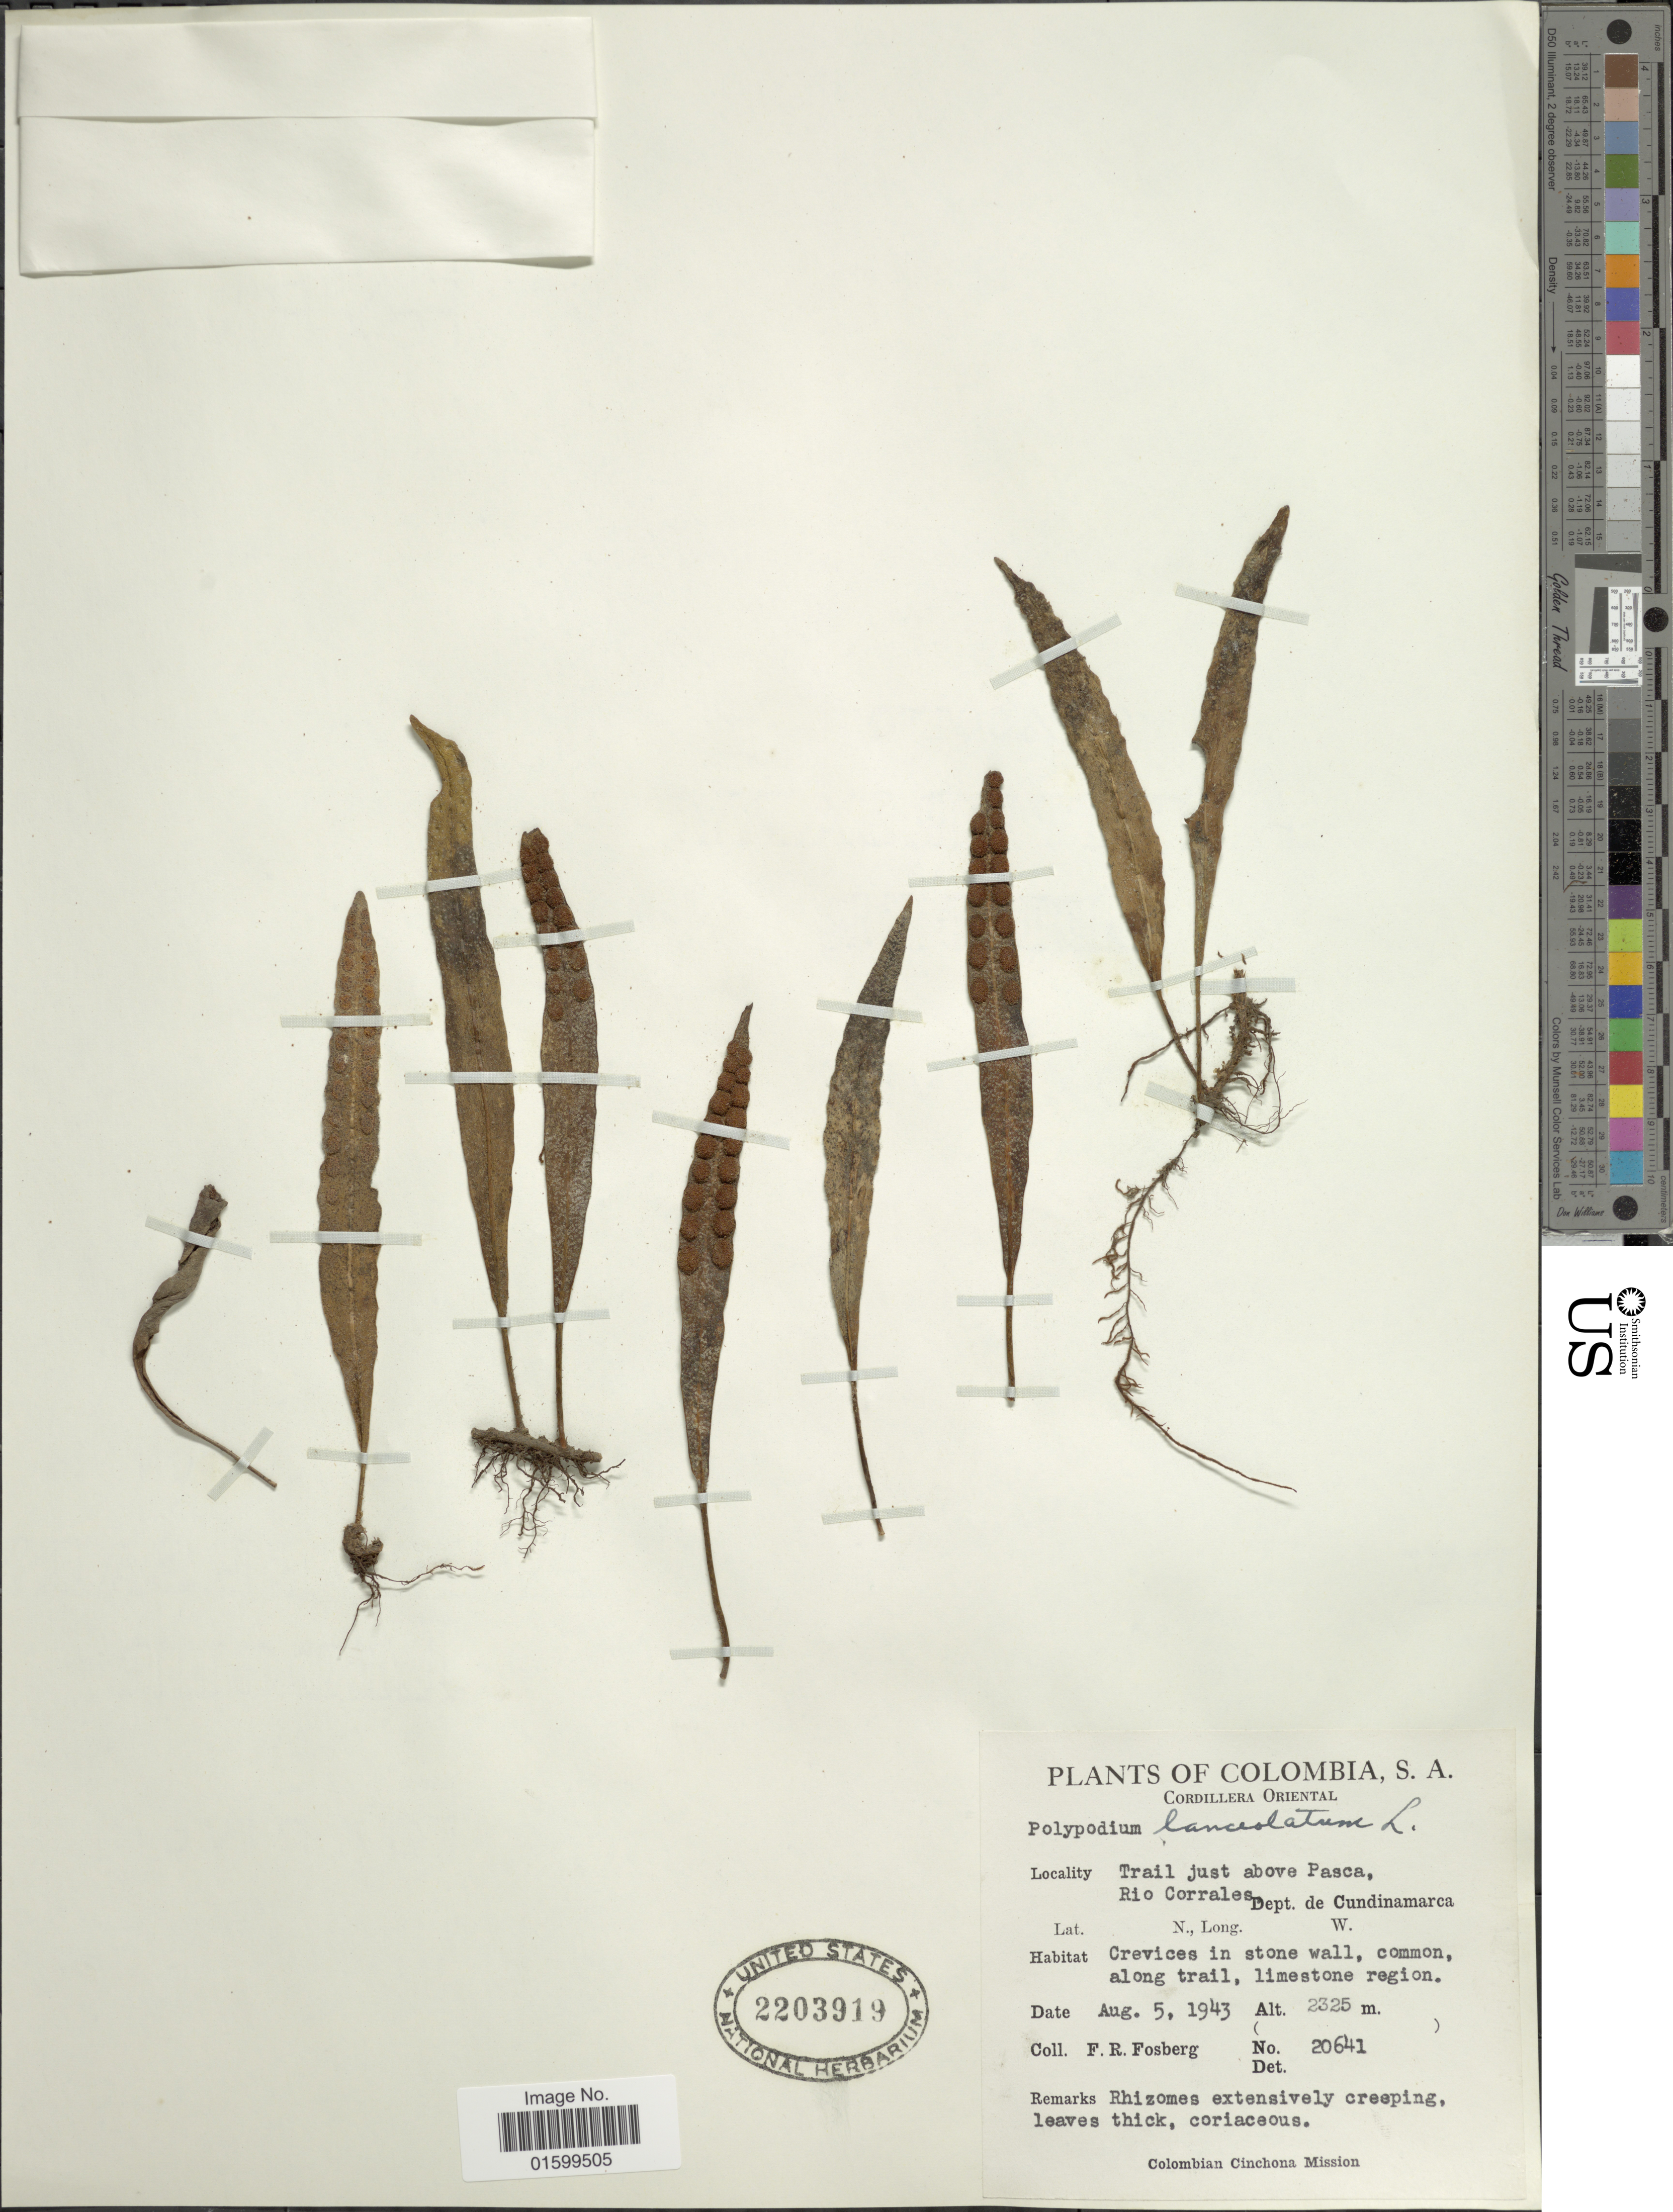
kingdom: Plantae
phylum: Tracheophyta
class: Polypodiopsida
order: Polypodiales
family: Polypodiaceae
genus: Pleopeltis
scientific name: Pleopeltis macrocarpa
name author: (Bory ex Willd.) Kaulf.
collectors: F. R. Fosberg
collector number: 20641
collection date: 1943-08-05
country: Colombia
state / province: Cundinamarca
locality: Colombia, S. A., Cordillera Oriental, trail just above Pasca, Rio Corrales, Dept. de Cundinamarca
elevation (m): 2325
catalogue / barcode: US 2203919